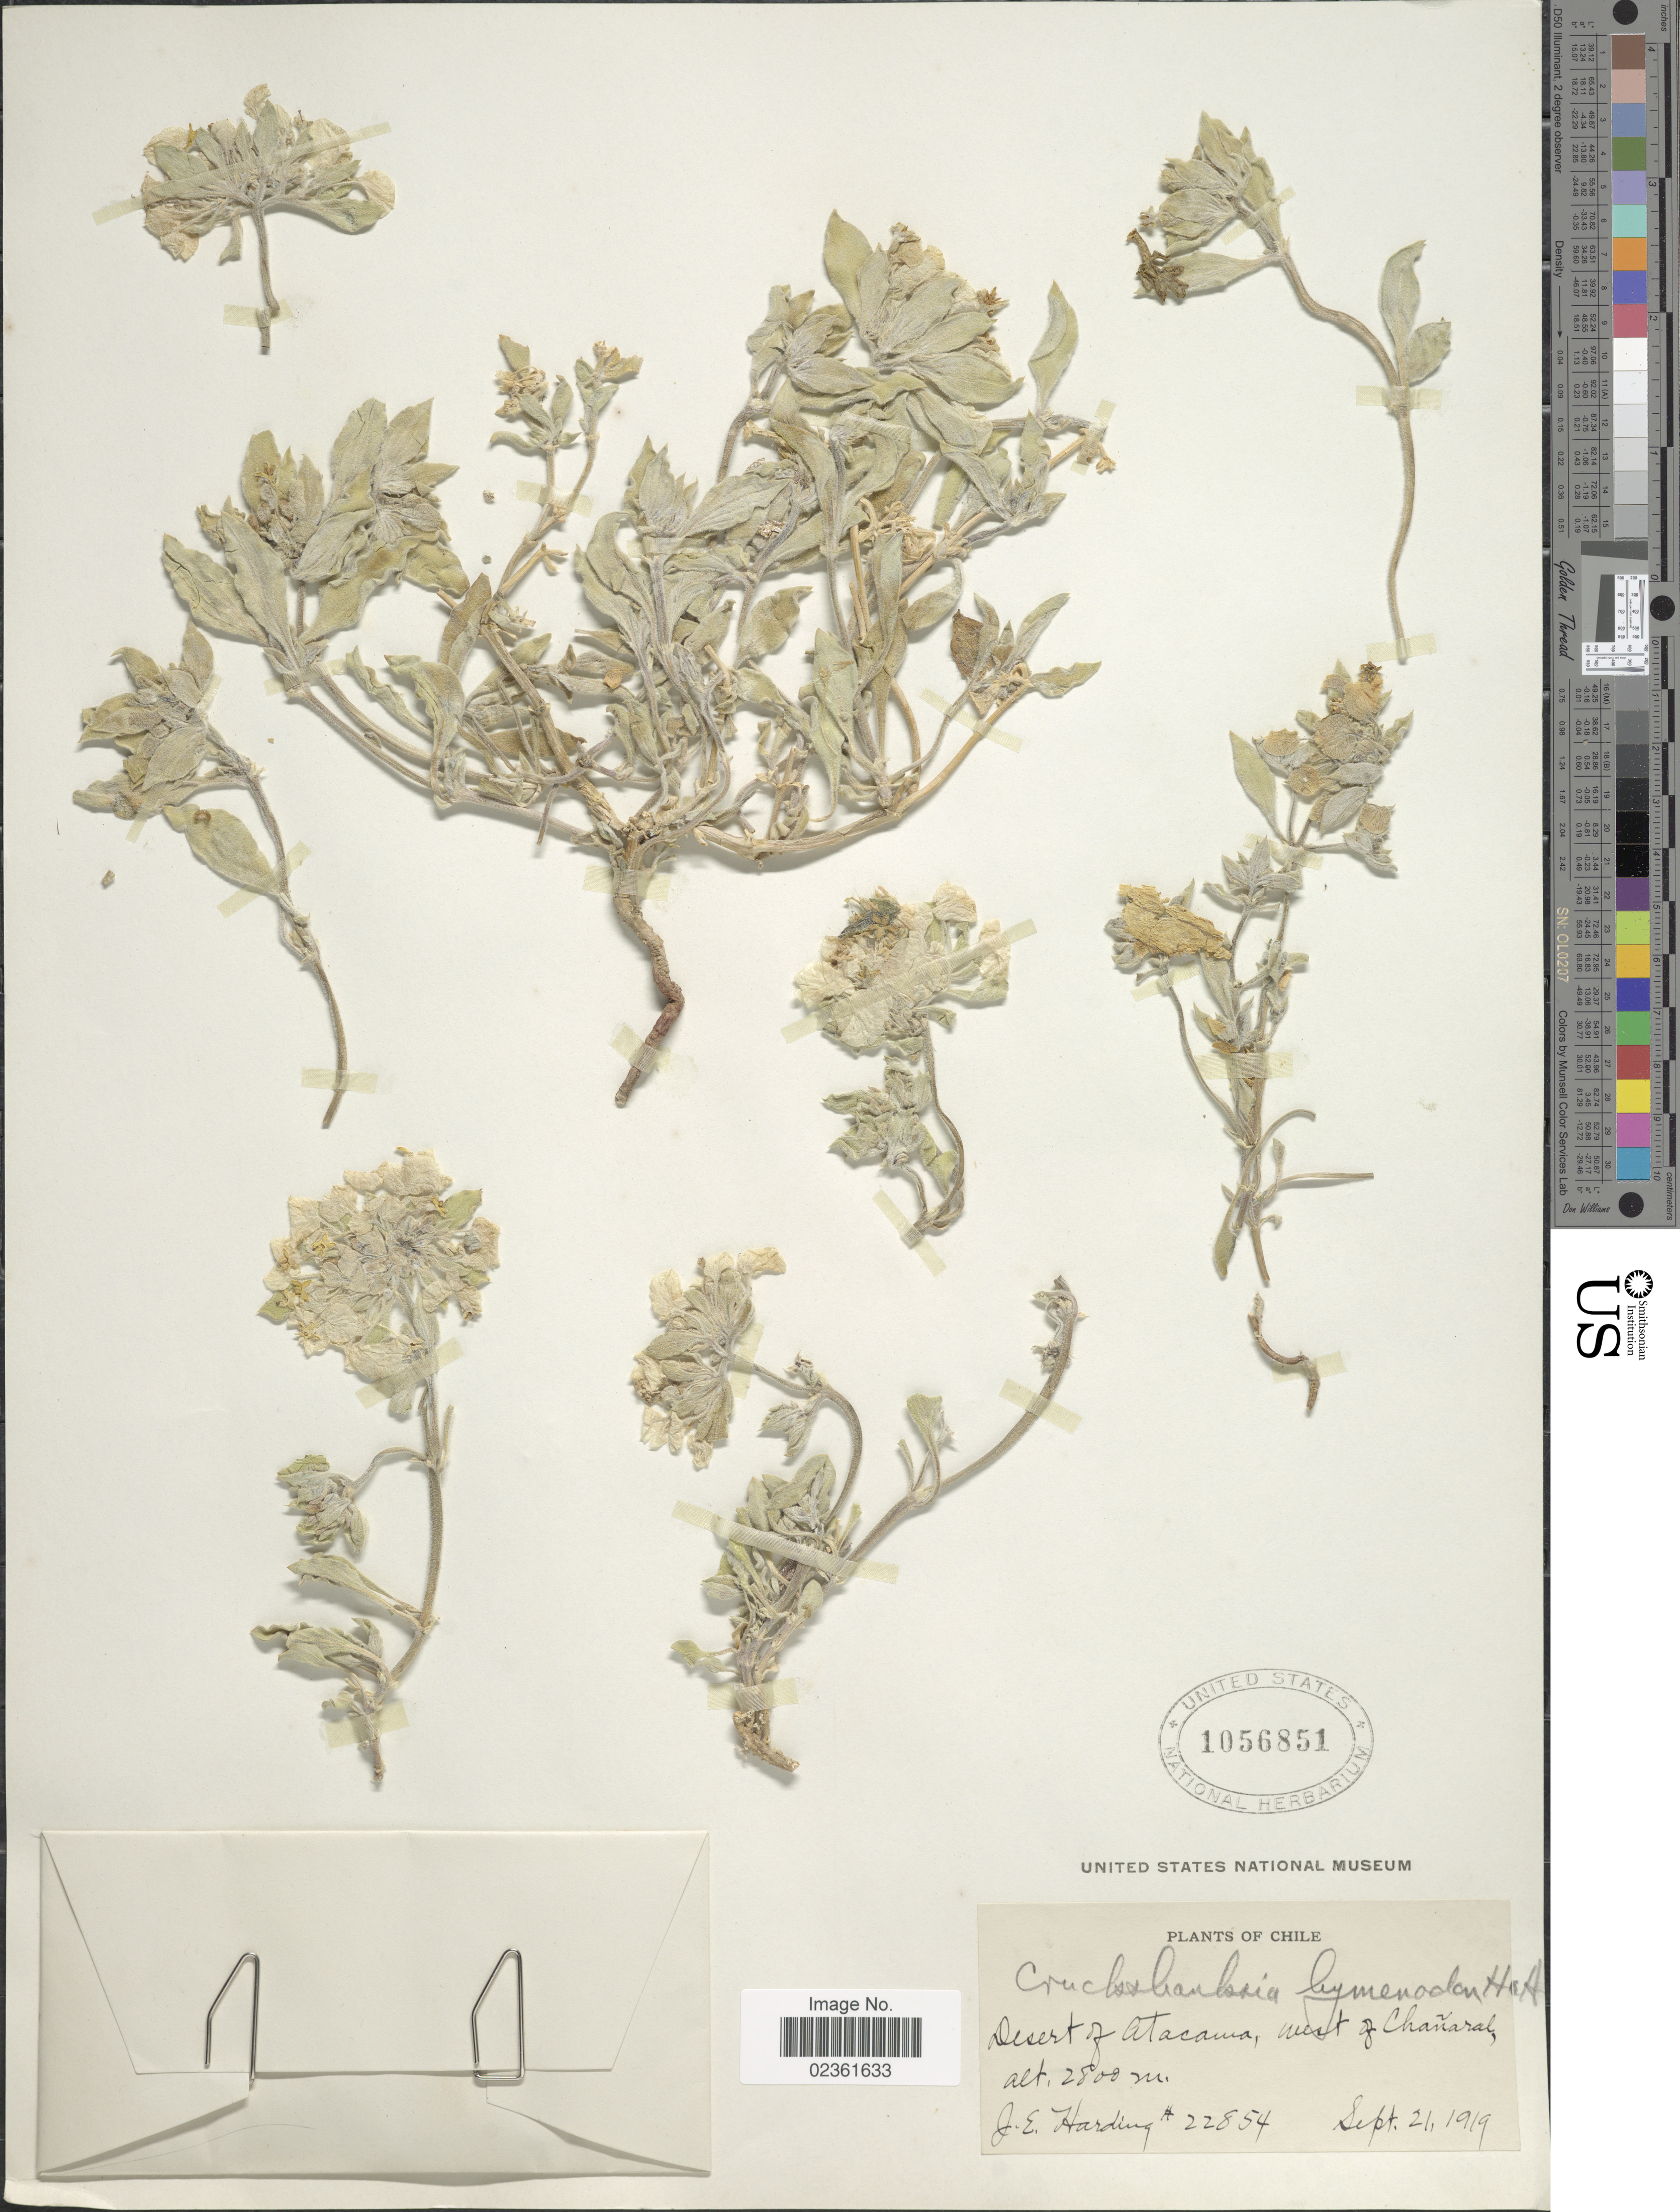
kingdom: Plantae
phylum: Tracheophyta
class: Magnoliopsida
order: Gentianales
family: Rubiaceae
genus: Cruckshanksia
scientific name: Cruckshanksia hymenodon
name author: Hook. & Arn.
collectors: J. Harding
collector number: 22854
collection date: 1919-09-21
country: Chile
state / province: Atacama (III)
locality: Desert of Atacama, west of Chanaral.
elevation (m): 2800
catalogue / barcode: US 1056851